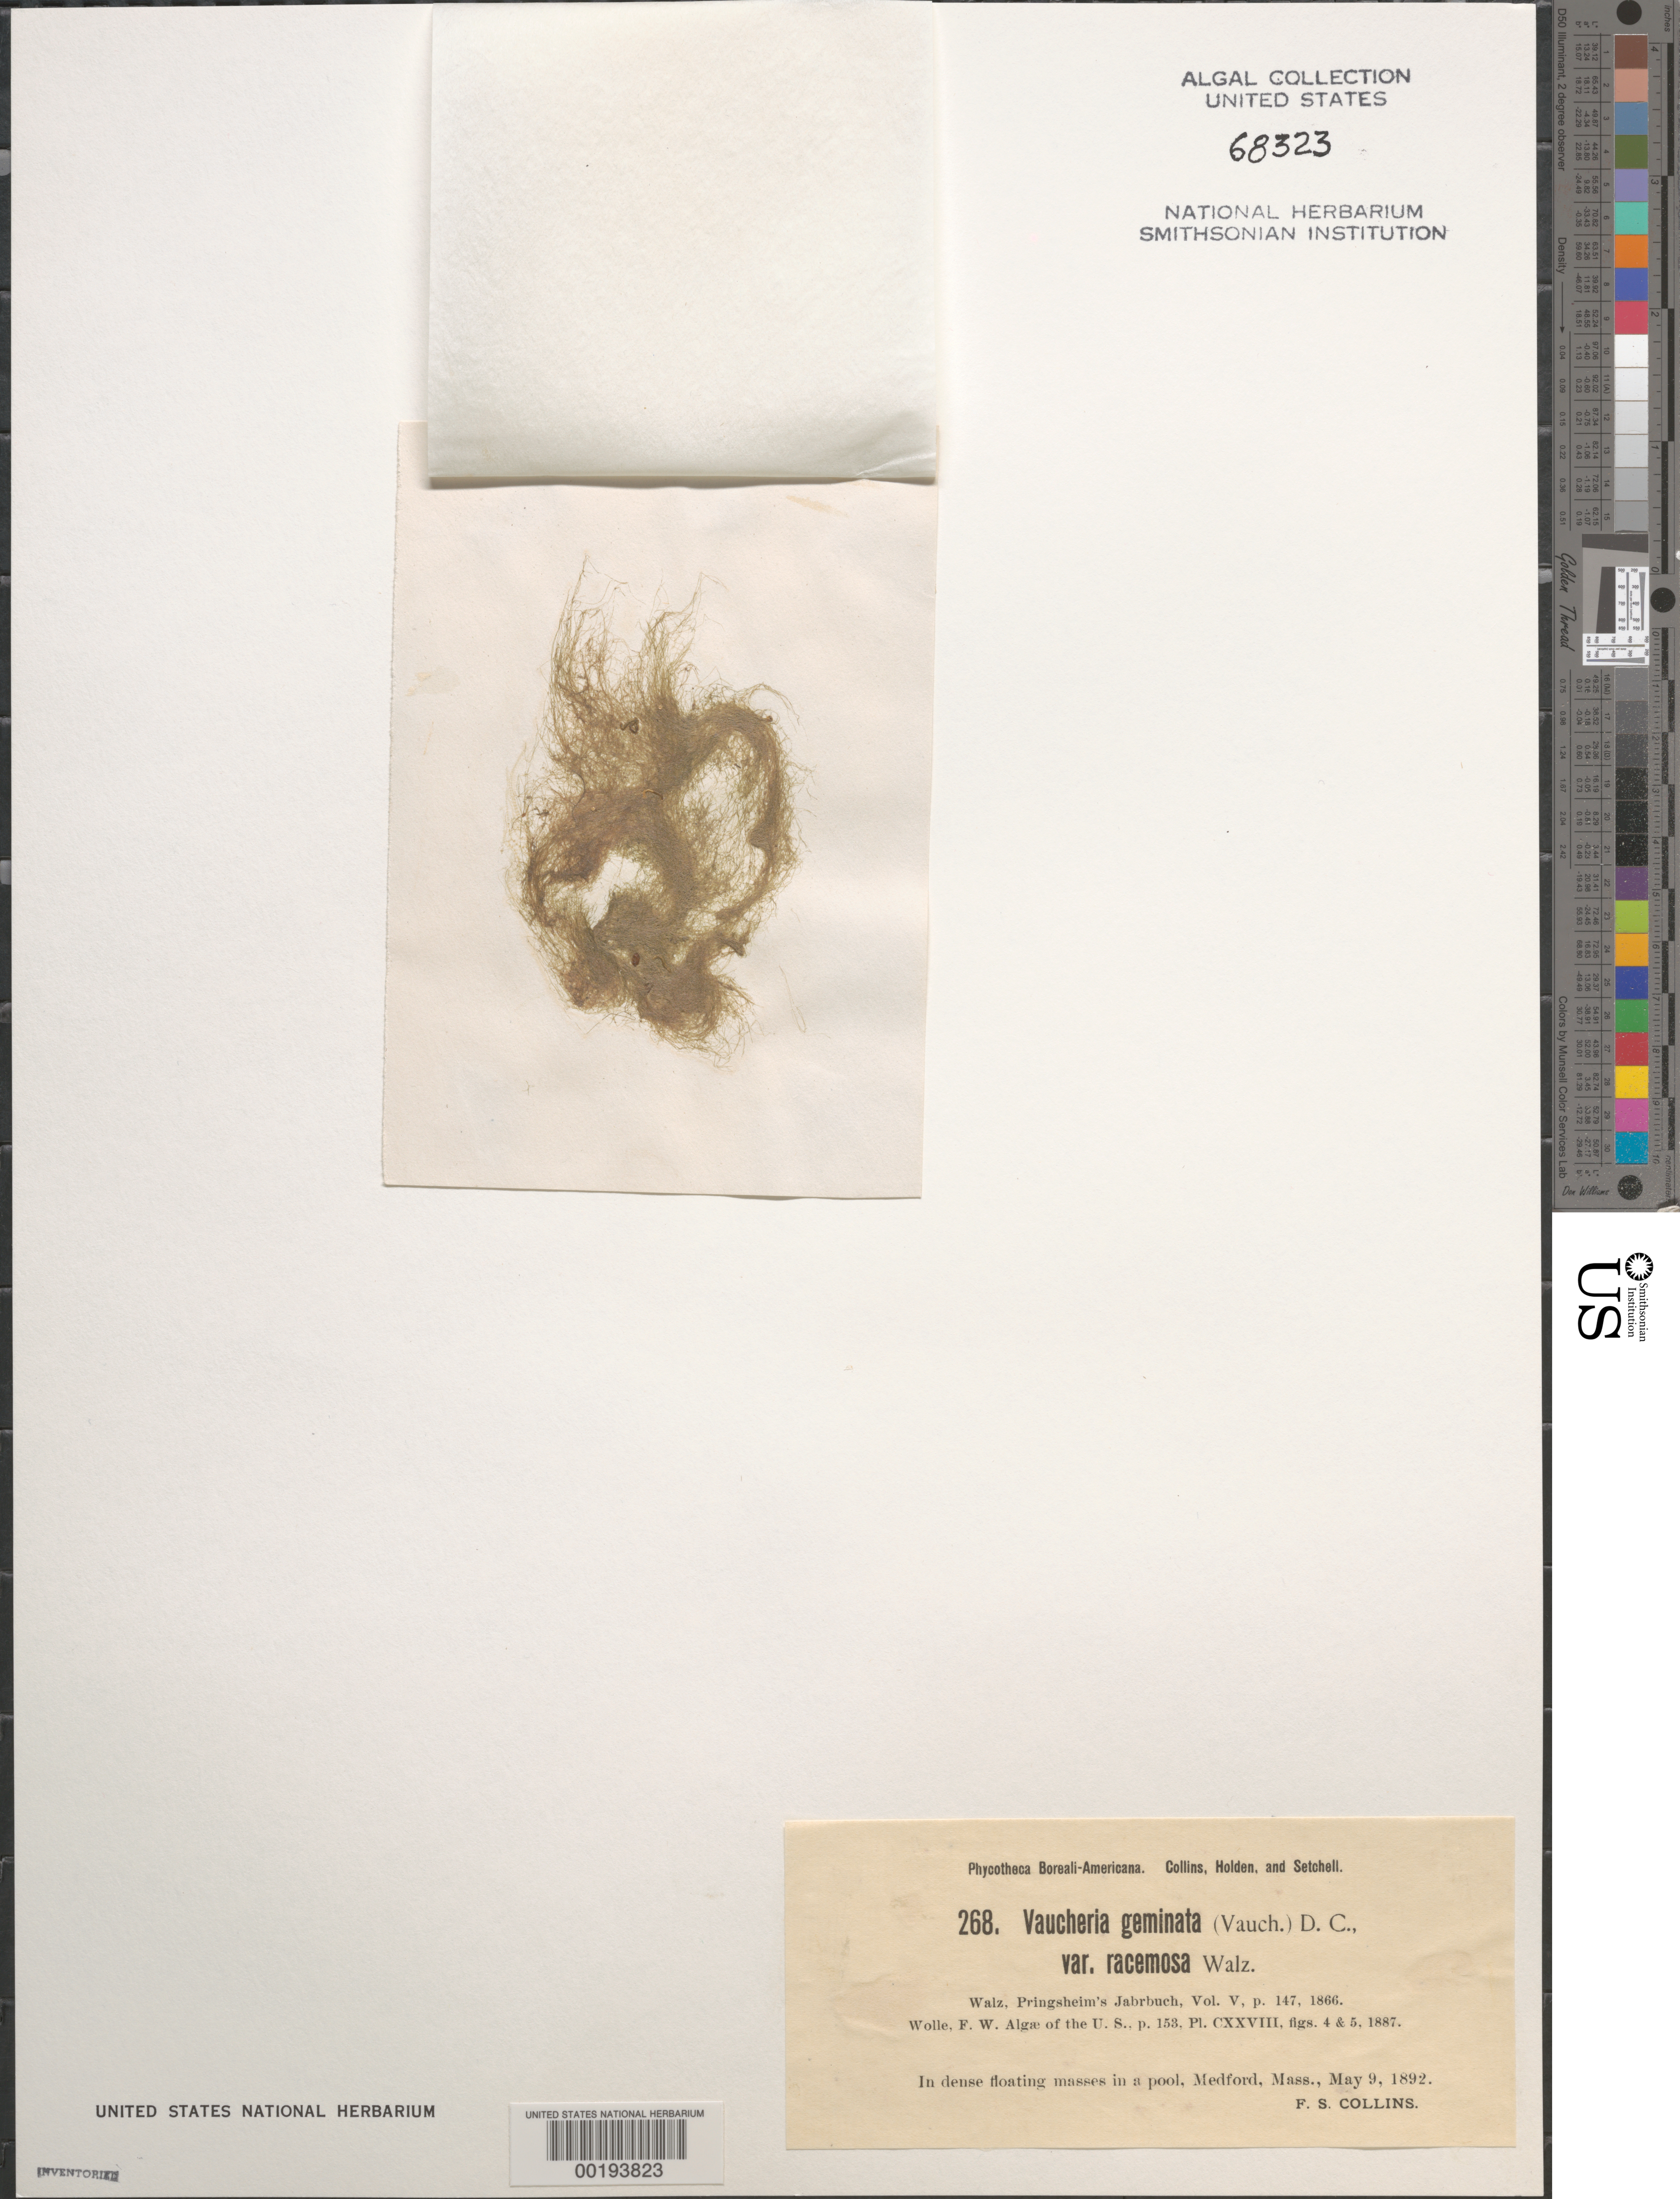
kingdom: Chromista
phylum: Ochrophyta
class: Xanthophyceae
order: Vaucheriales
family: Vaucheriaceae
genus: Vaucheria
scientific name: Vaucheria geminata var. racemosa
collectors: F. Collins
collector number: PB-A 268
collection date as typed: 09 May 1892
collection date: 1892-05-09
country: United States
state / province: Massachusetts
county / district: Middlesex County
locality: Medford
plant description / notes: Collins, Holden & Setchell, Phycotheca Boreali-Americana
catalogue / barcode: US 68323